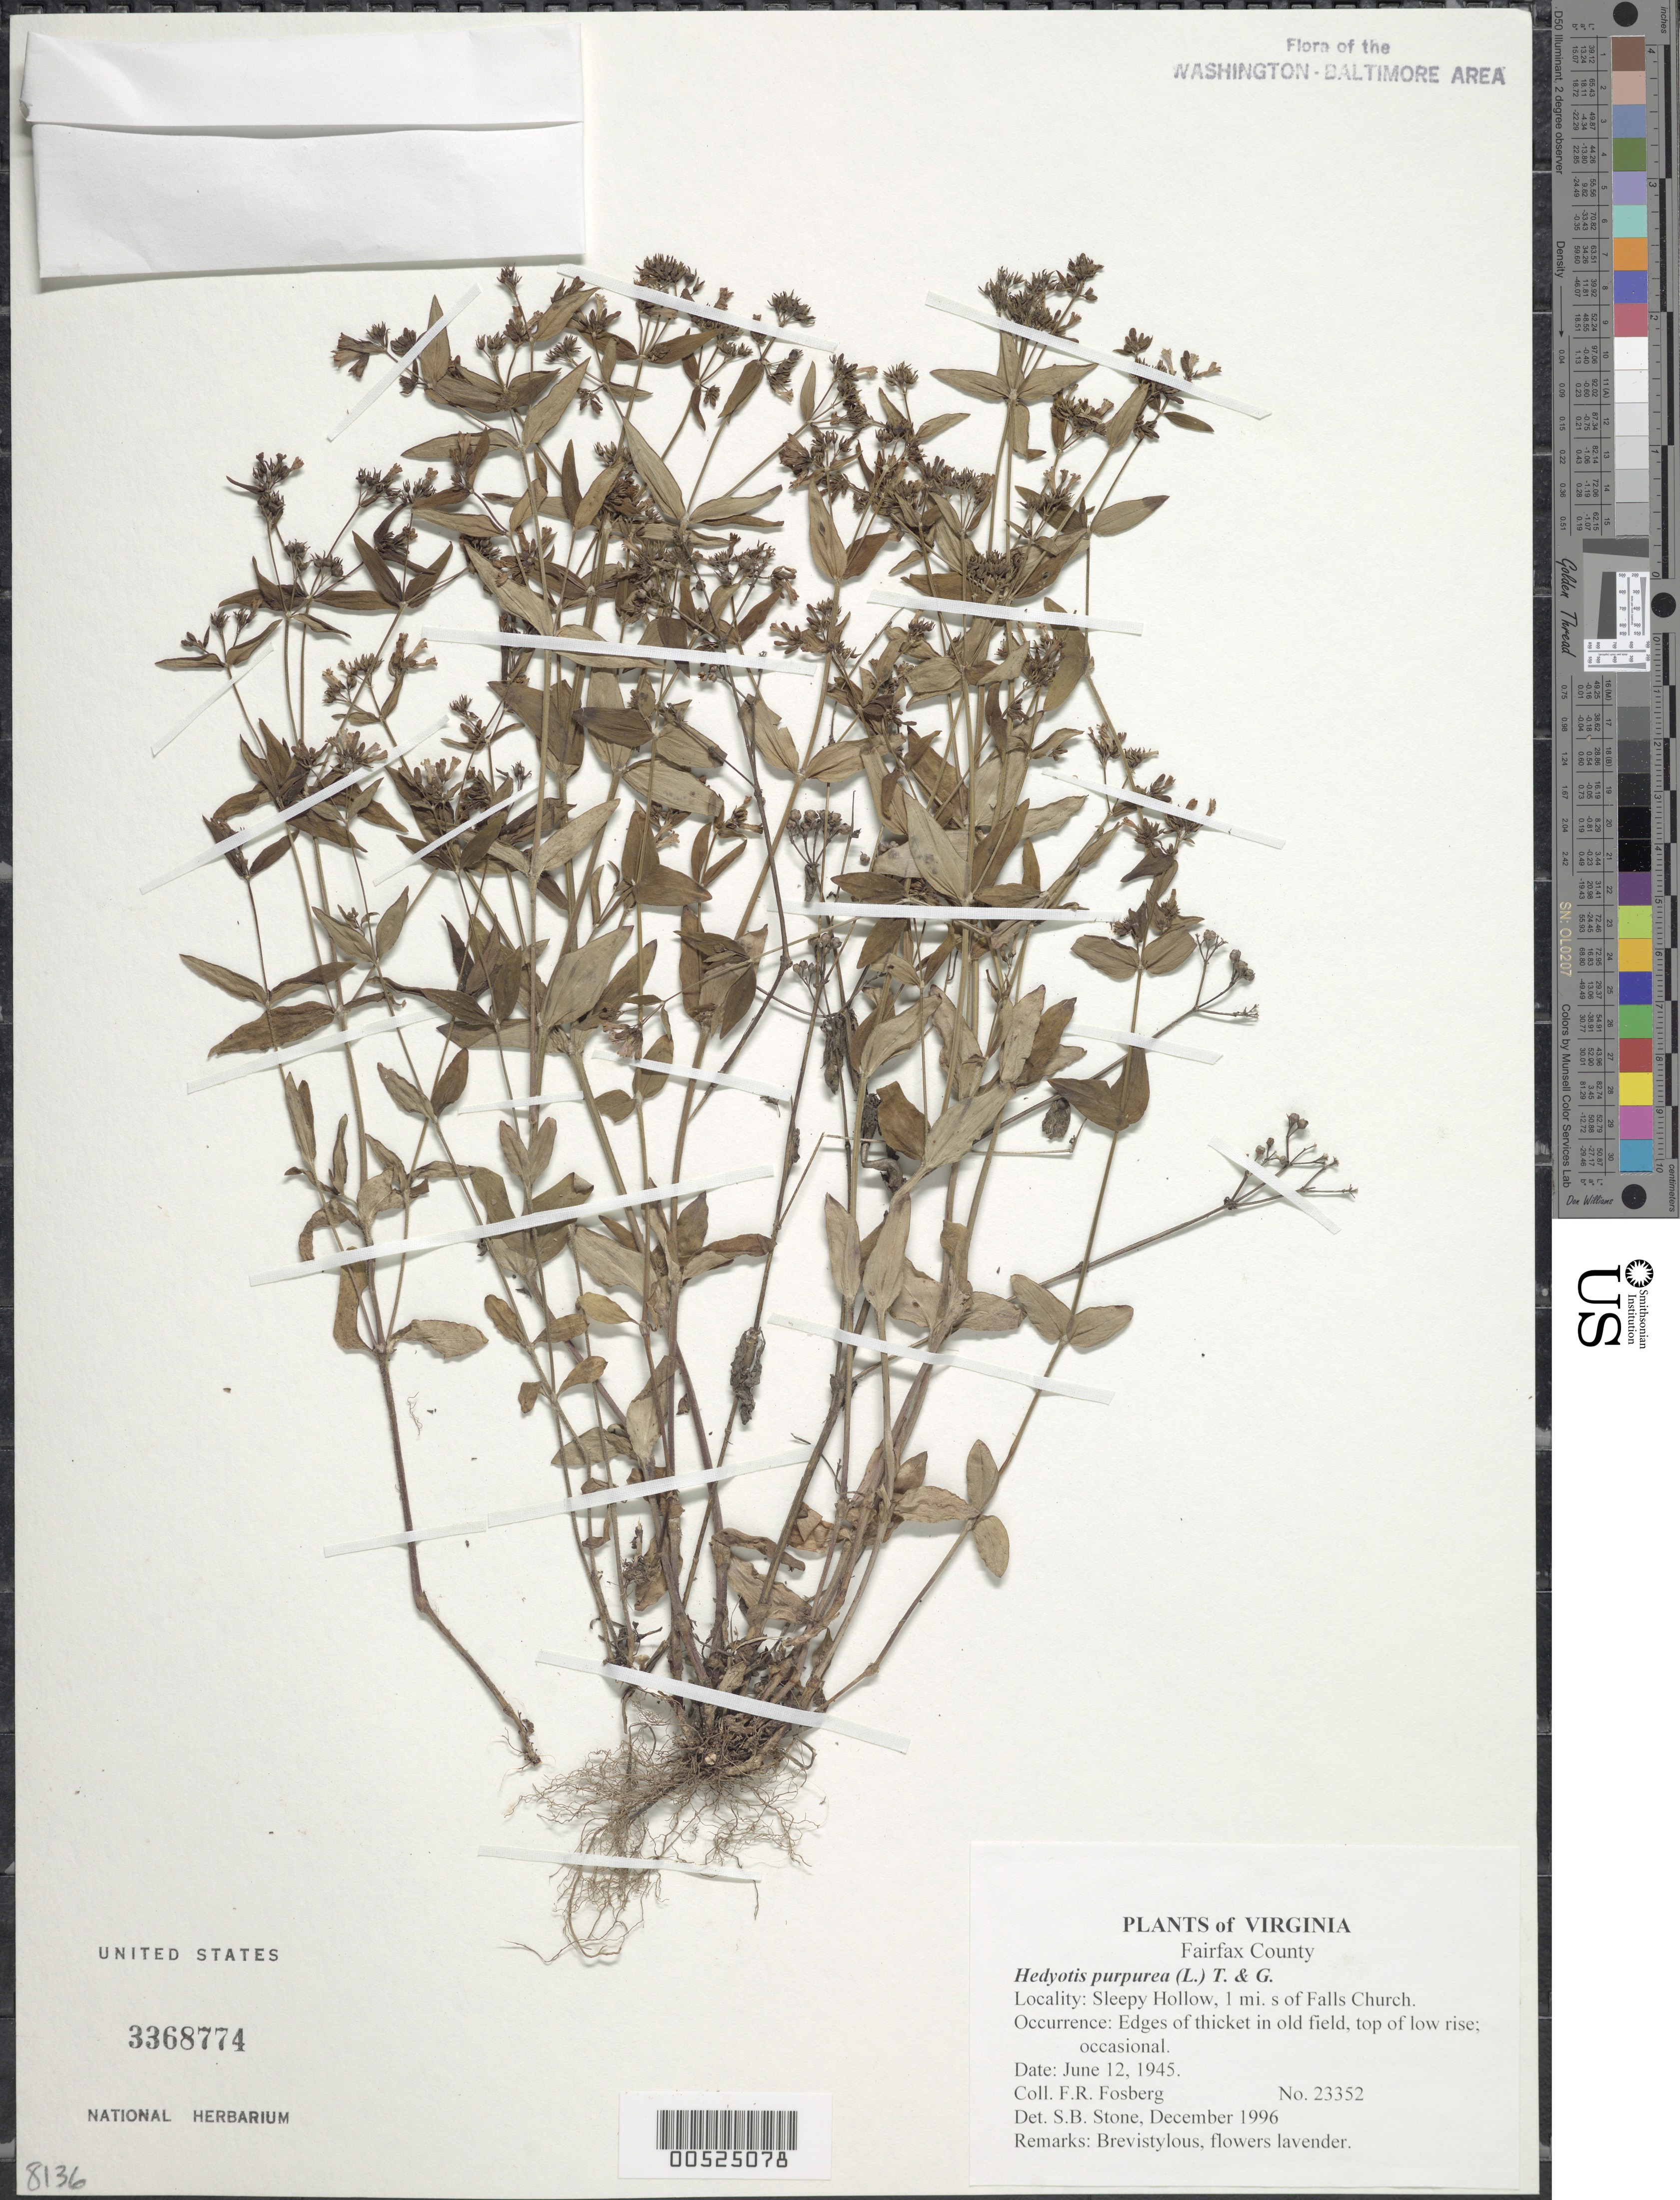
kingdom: Plantae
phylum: Tracheophyta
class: Magnoliopsida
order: Gentianales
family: Rubiaceae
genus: Houstonia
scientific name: Houstonia purpurea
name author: L.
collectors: F. R. Fosberg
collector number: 23352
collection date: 1945-06-12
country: United States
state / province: Virginia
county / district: Fairfax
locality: Virginia, Fairfax County, Sleepy Hollow, 1 mi. s of Falls Church.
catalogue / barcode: US 3368774